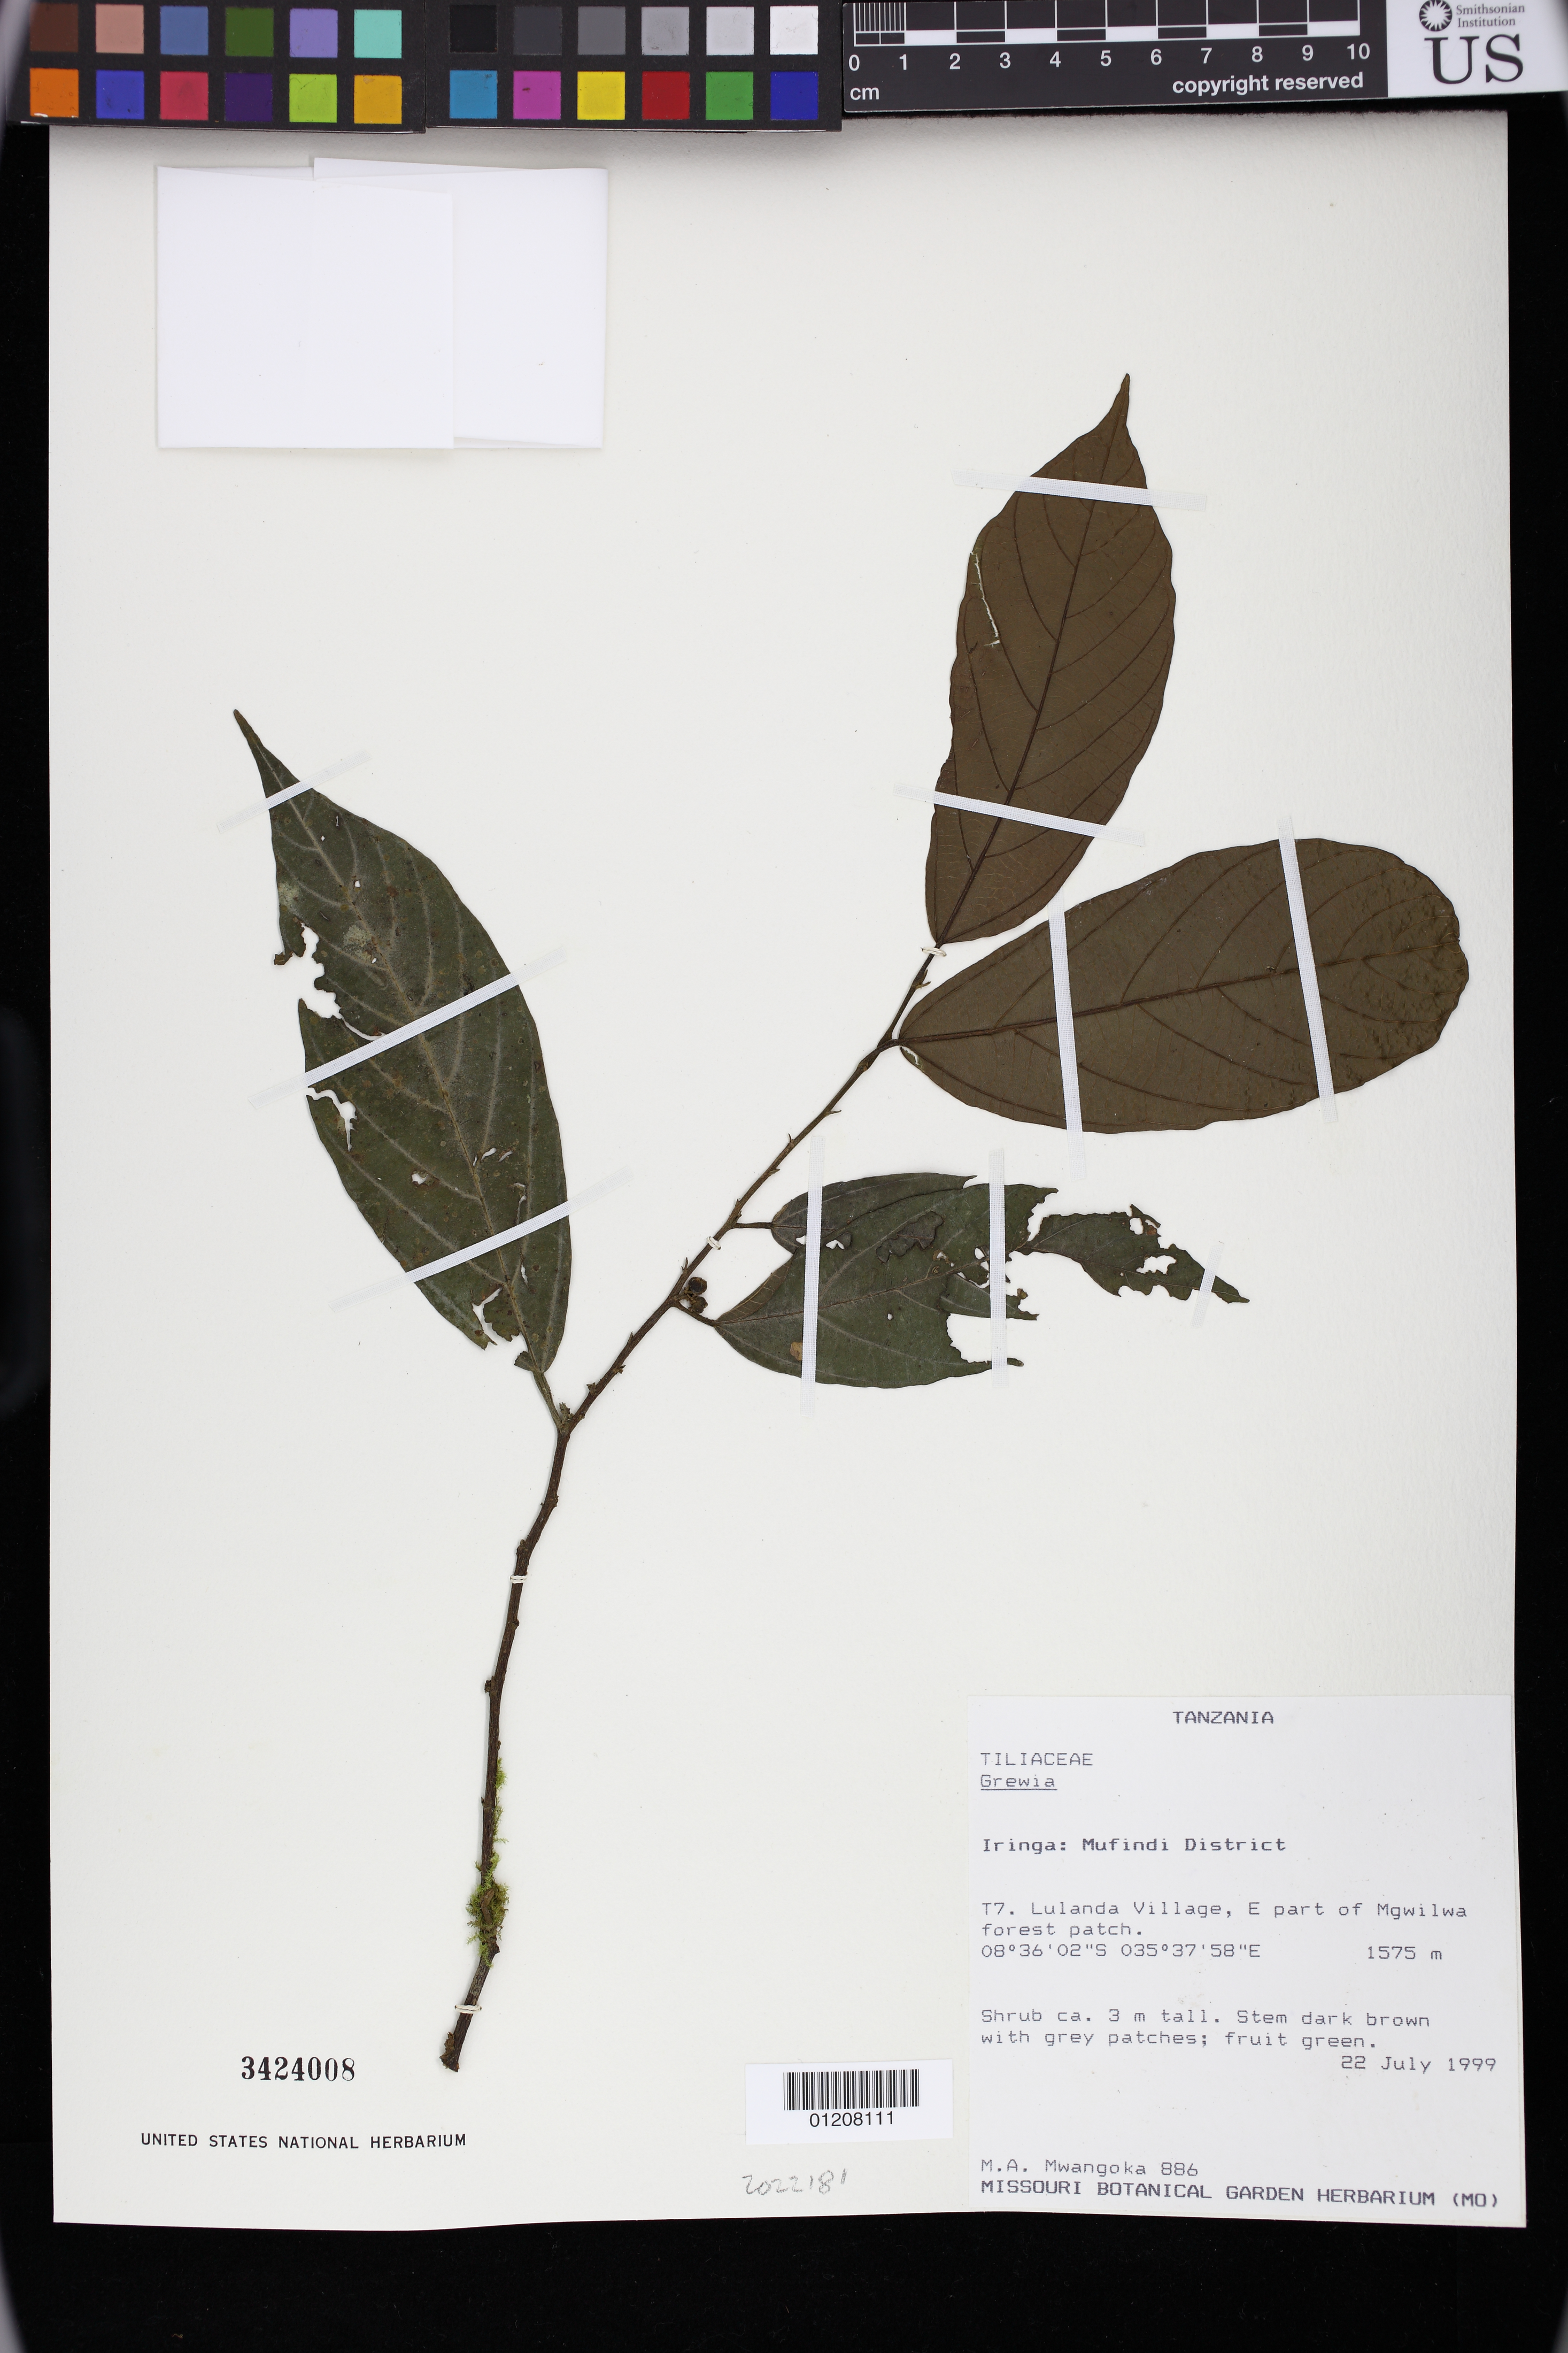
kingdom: Plantae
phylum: Tracheophyta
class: Magnoliopsida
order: Malvales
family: Malvaceae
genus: Grewia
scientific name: Grewia sp.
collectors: M. A. Mwangoka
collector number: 886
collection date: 1999-07-22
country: Tanzania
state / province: Iringa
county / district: Mufindi District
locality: T7. Lulanda Village, E part of Mgwilwa forest patch.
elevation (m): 1575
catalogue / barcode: US 3424008